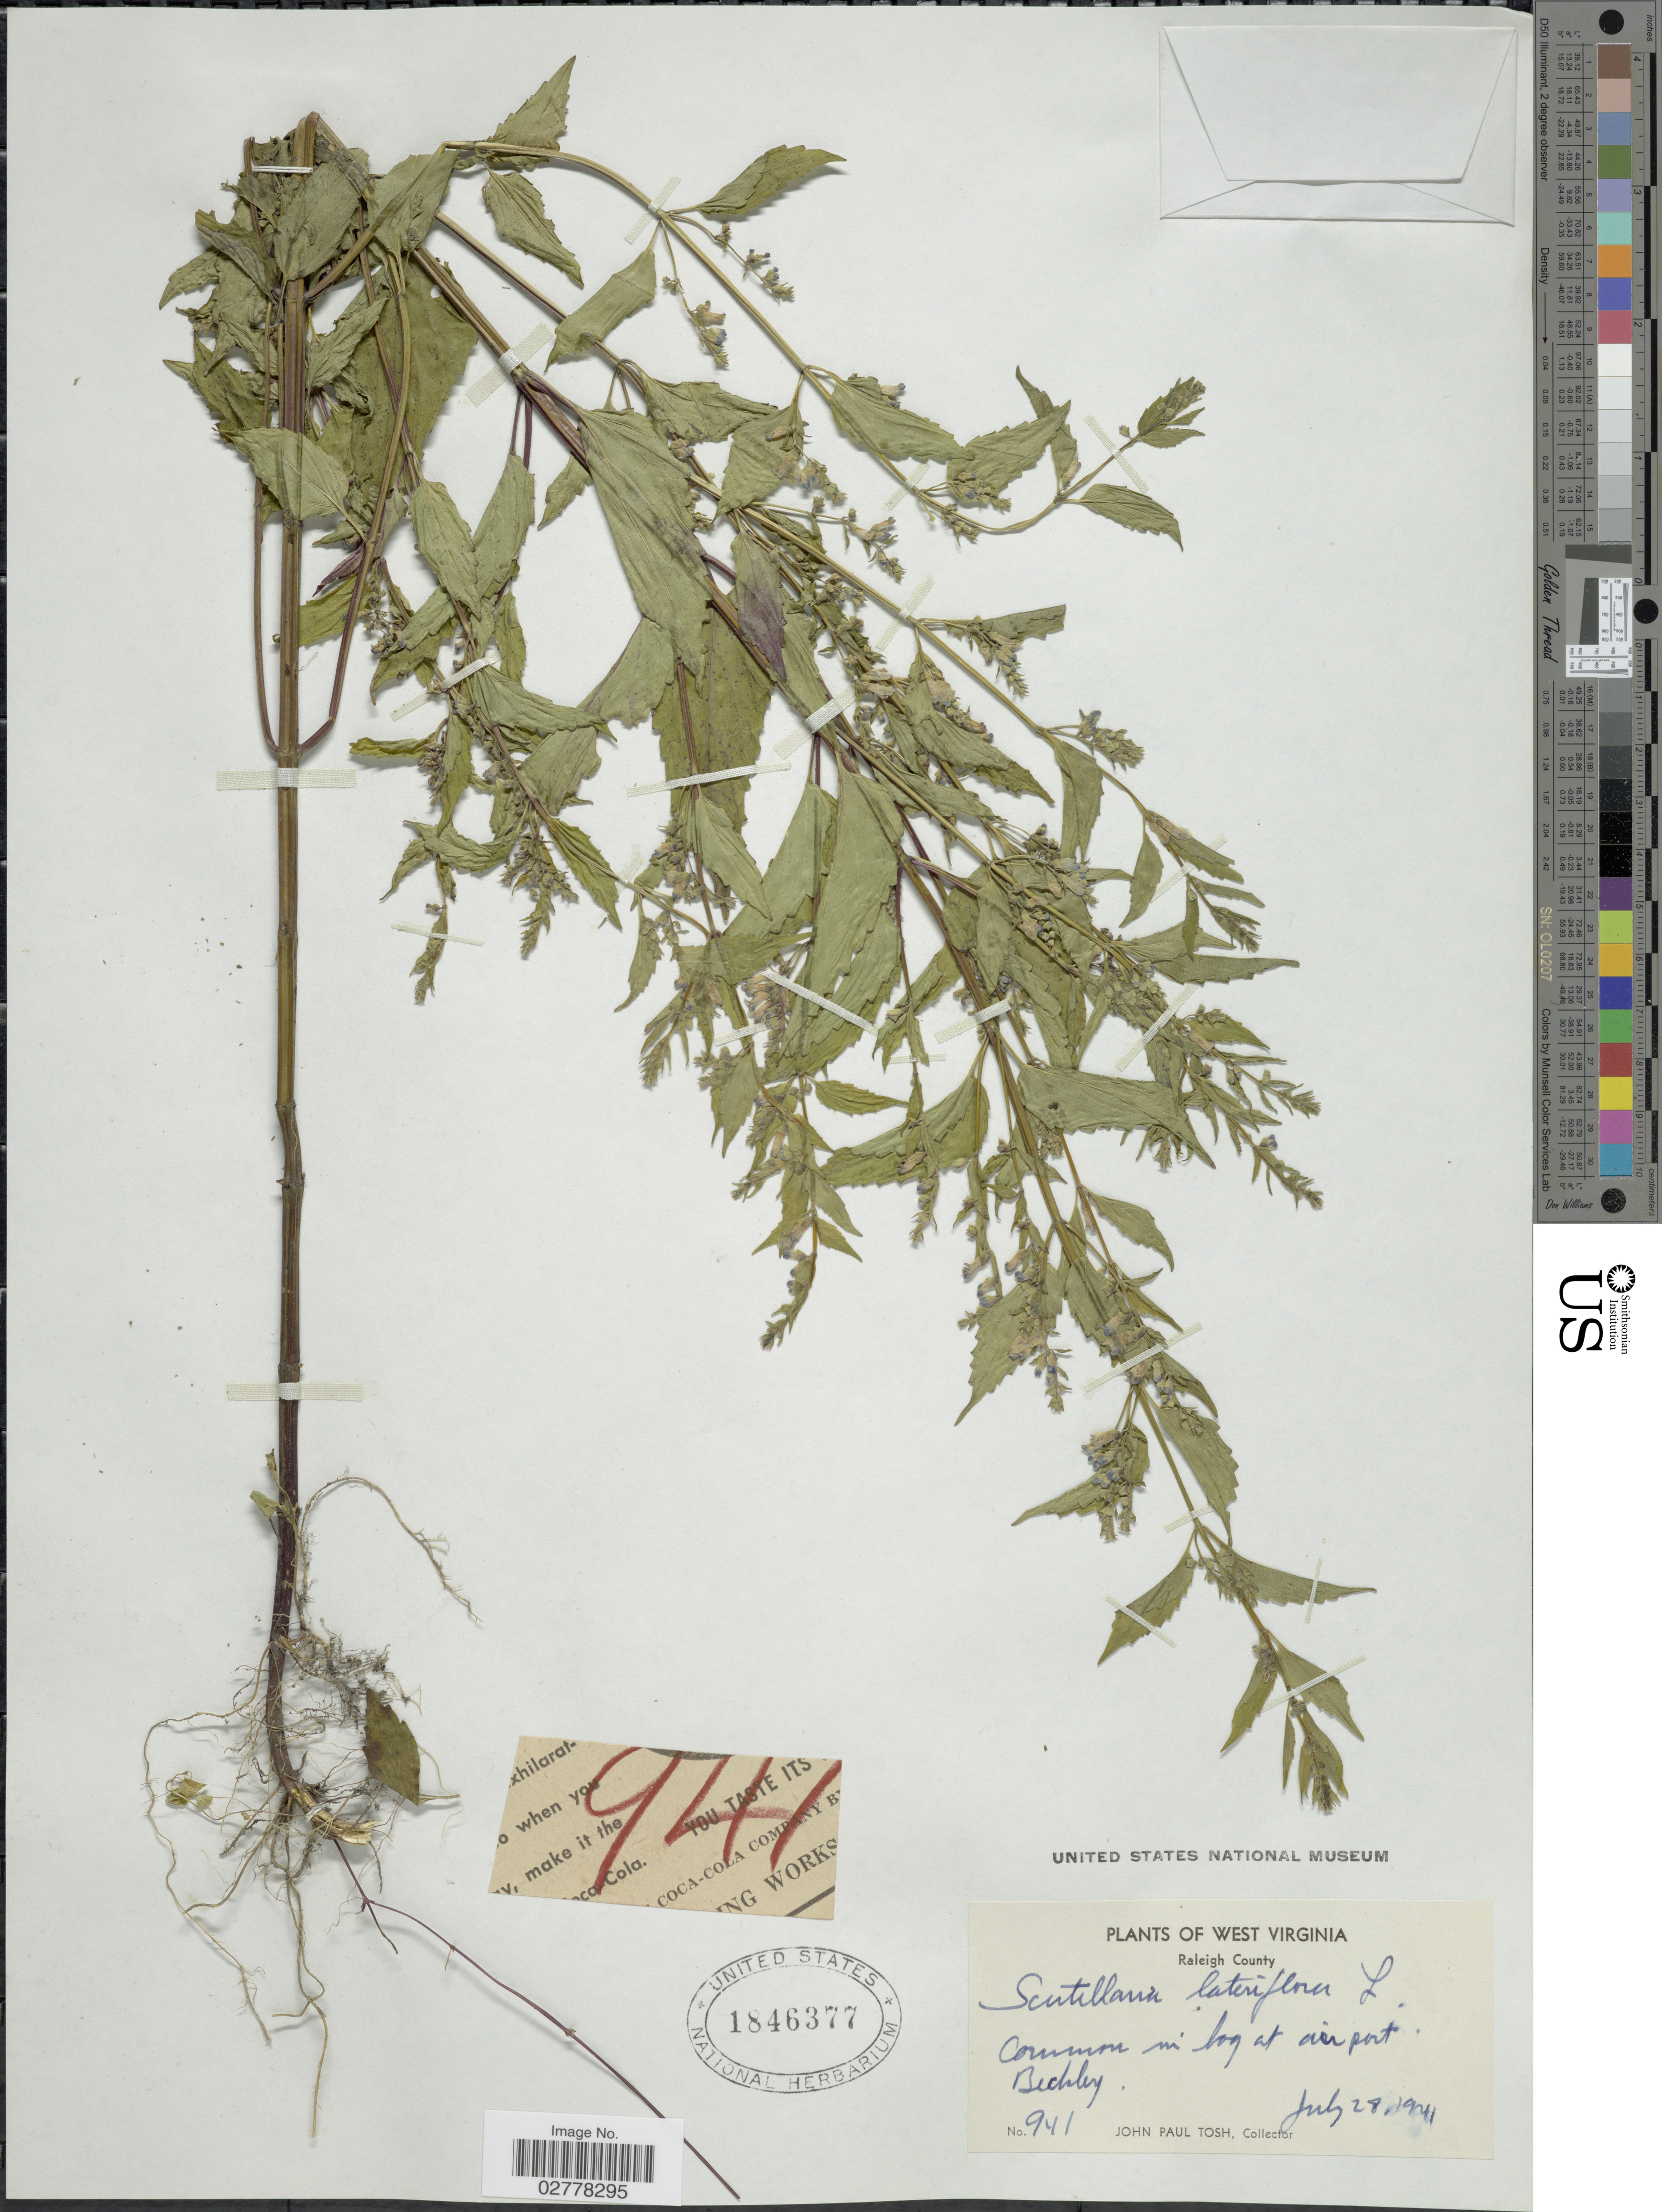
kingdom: Plantae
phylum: Tracheophyta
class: Magnoliopsida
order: Lamiales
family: Lamiaceae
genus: Scutellaria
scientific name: Scutellaria lateriflora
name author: L.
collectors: J. Tosh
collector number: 941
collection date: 1941-07-28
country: United States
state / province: West Virginia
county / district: Raleigh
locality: Raleigh County. Common in bog at airport Beckley.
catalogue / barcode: US 1846377